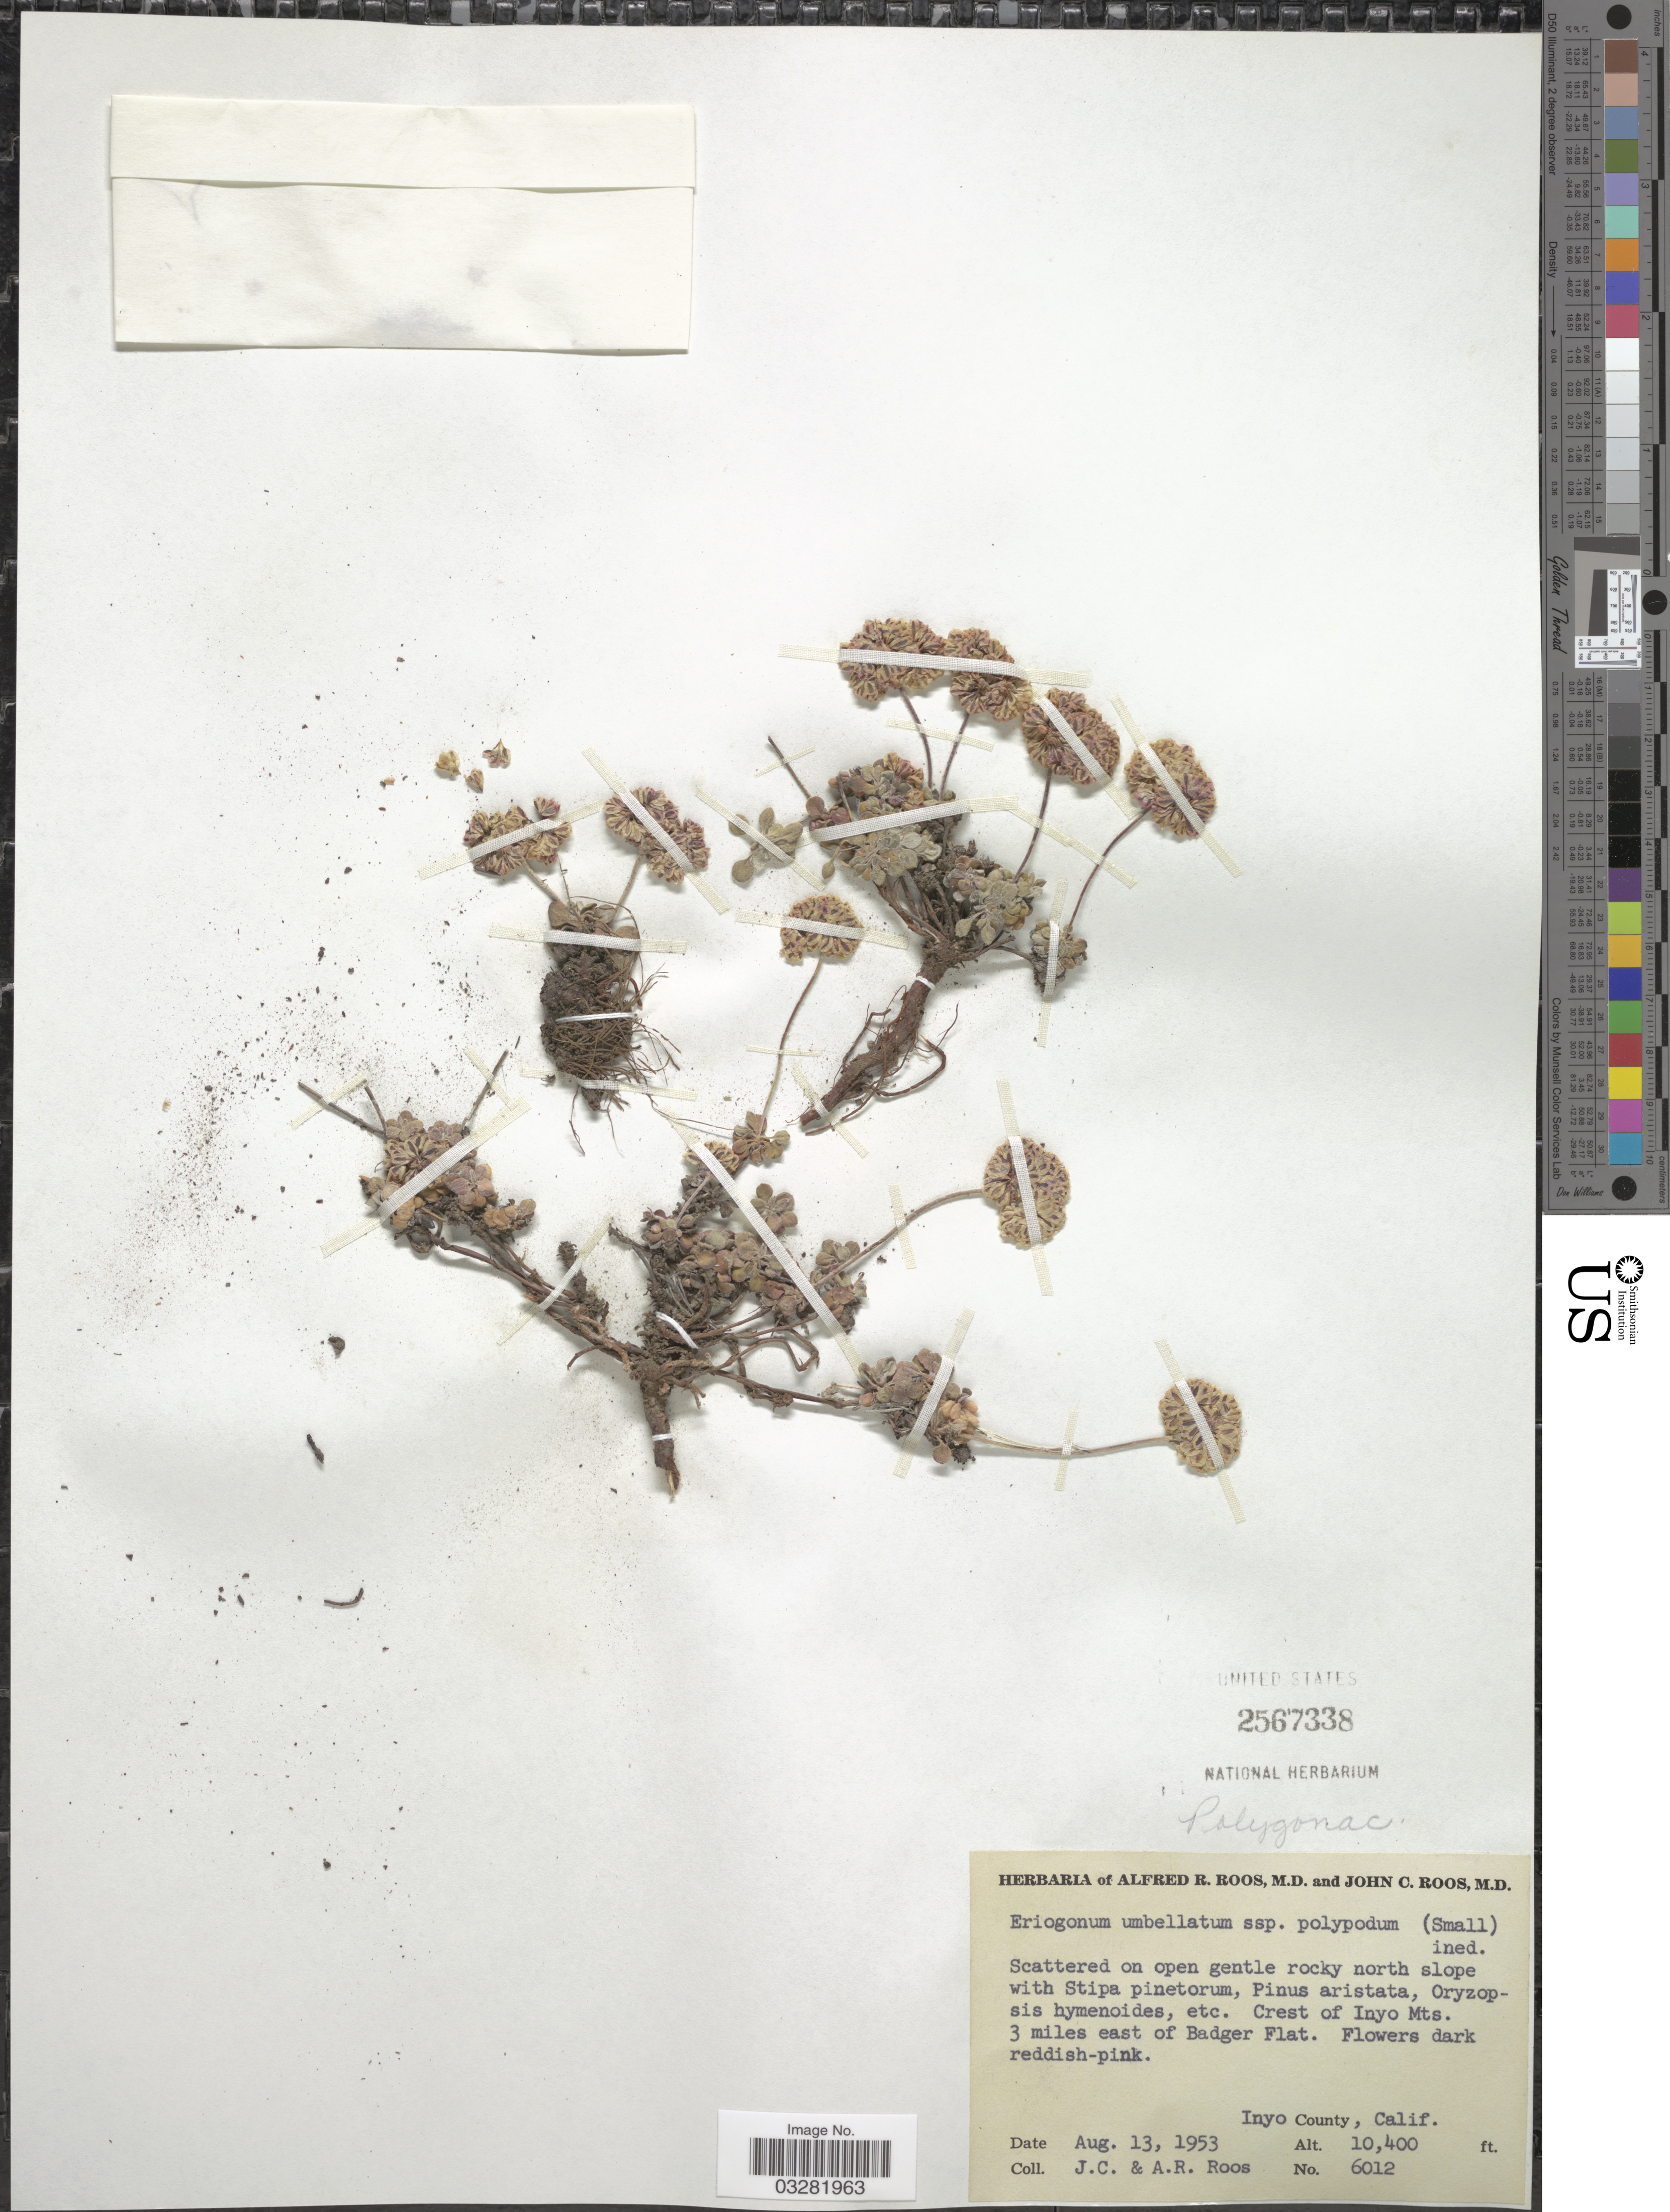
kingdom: Plantae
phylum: Tracheophyta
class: Magnoliopsida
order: Caryophyllales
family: Polygonaceae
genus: Eriogonum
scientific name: Eriogonum umbellatum var. versicolor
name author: S. Stokes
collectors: J. C. Roos & A. R. Roos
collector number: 6012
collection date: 1953-08-13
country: United States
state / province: California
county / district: Inyo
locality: Crest of Inyo Mts. 3 miles east of Badger Flat. Inyo County.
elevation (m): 3170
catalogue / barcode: US 2567338